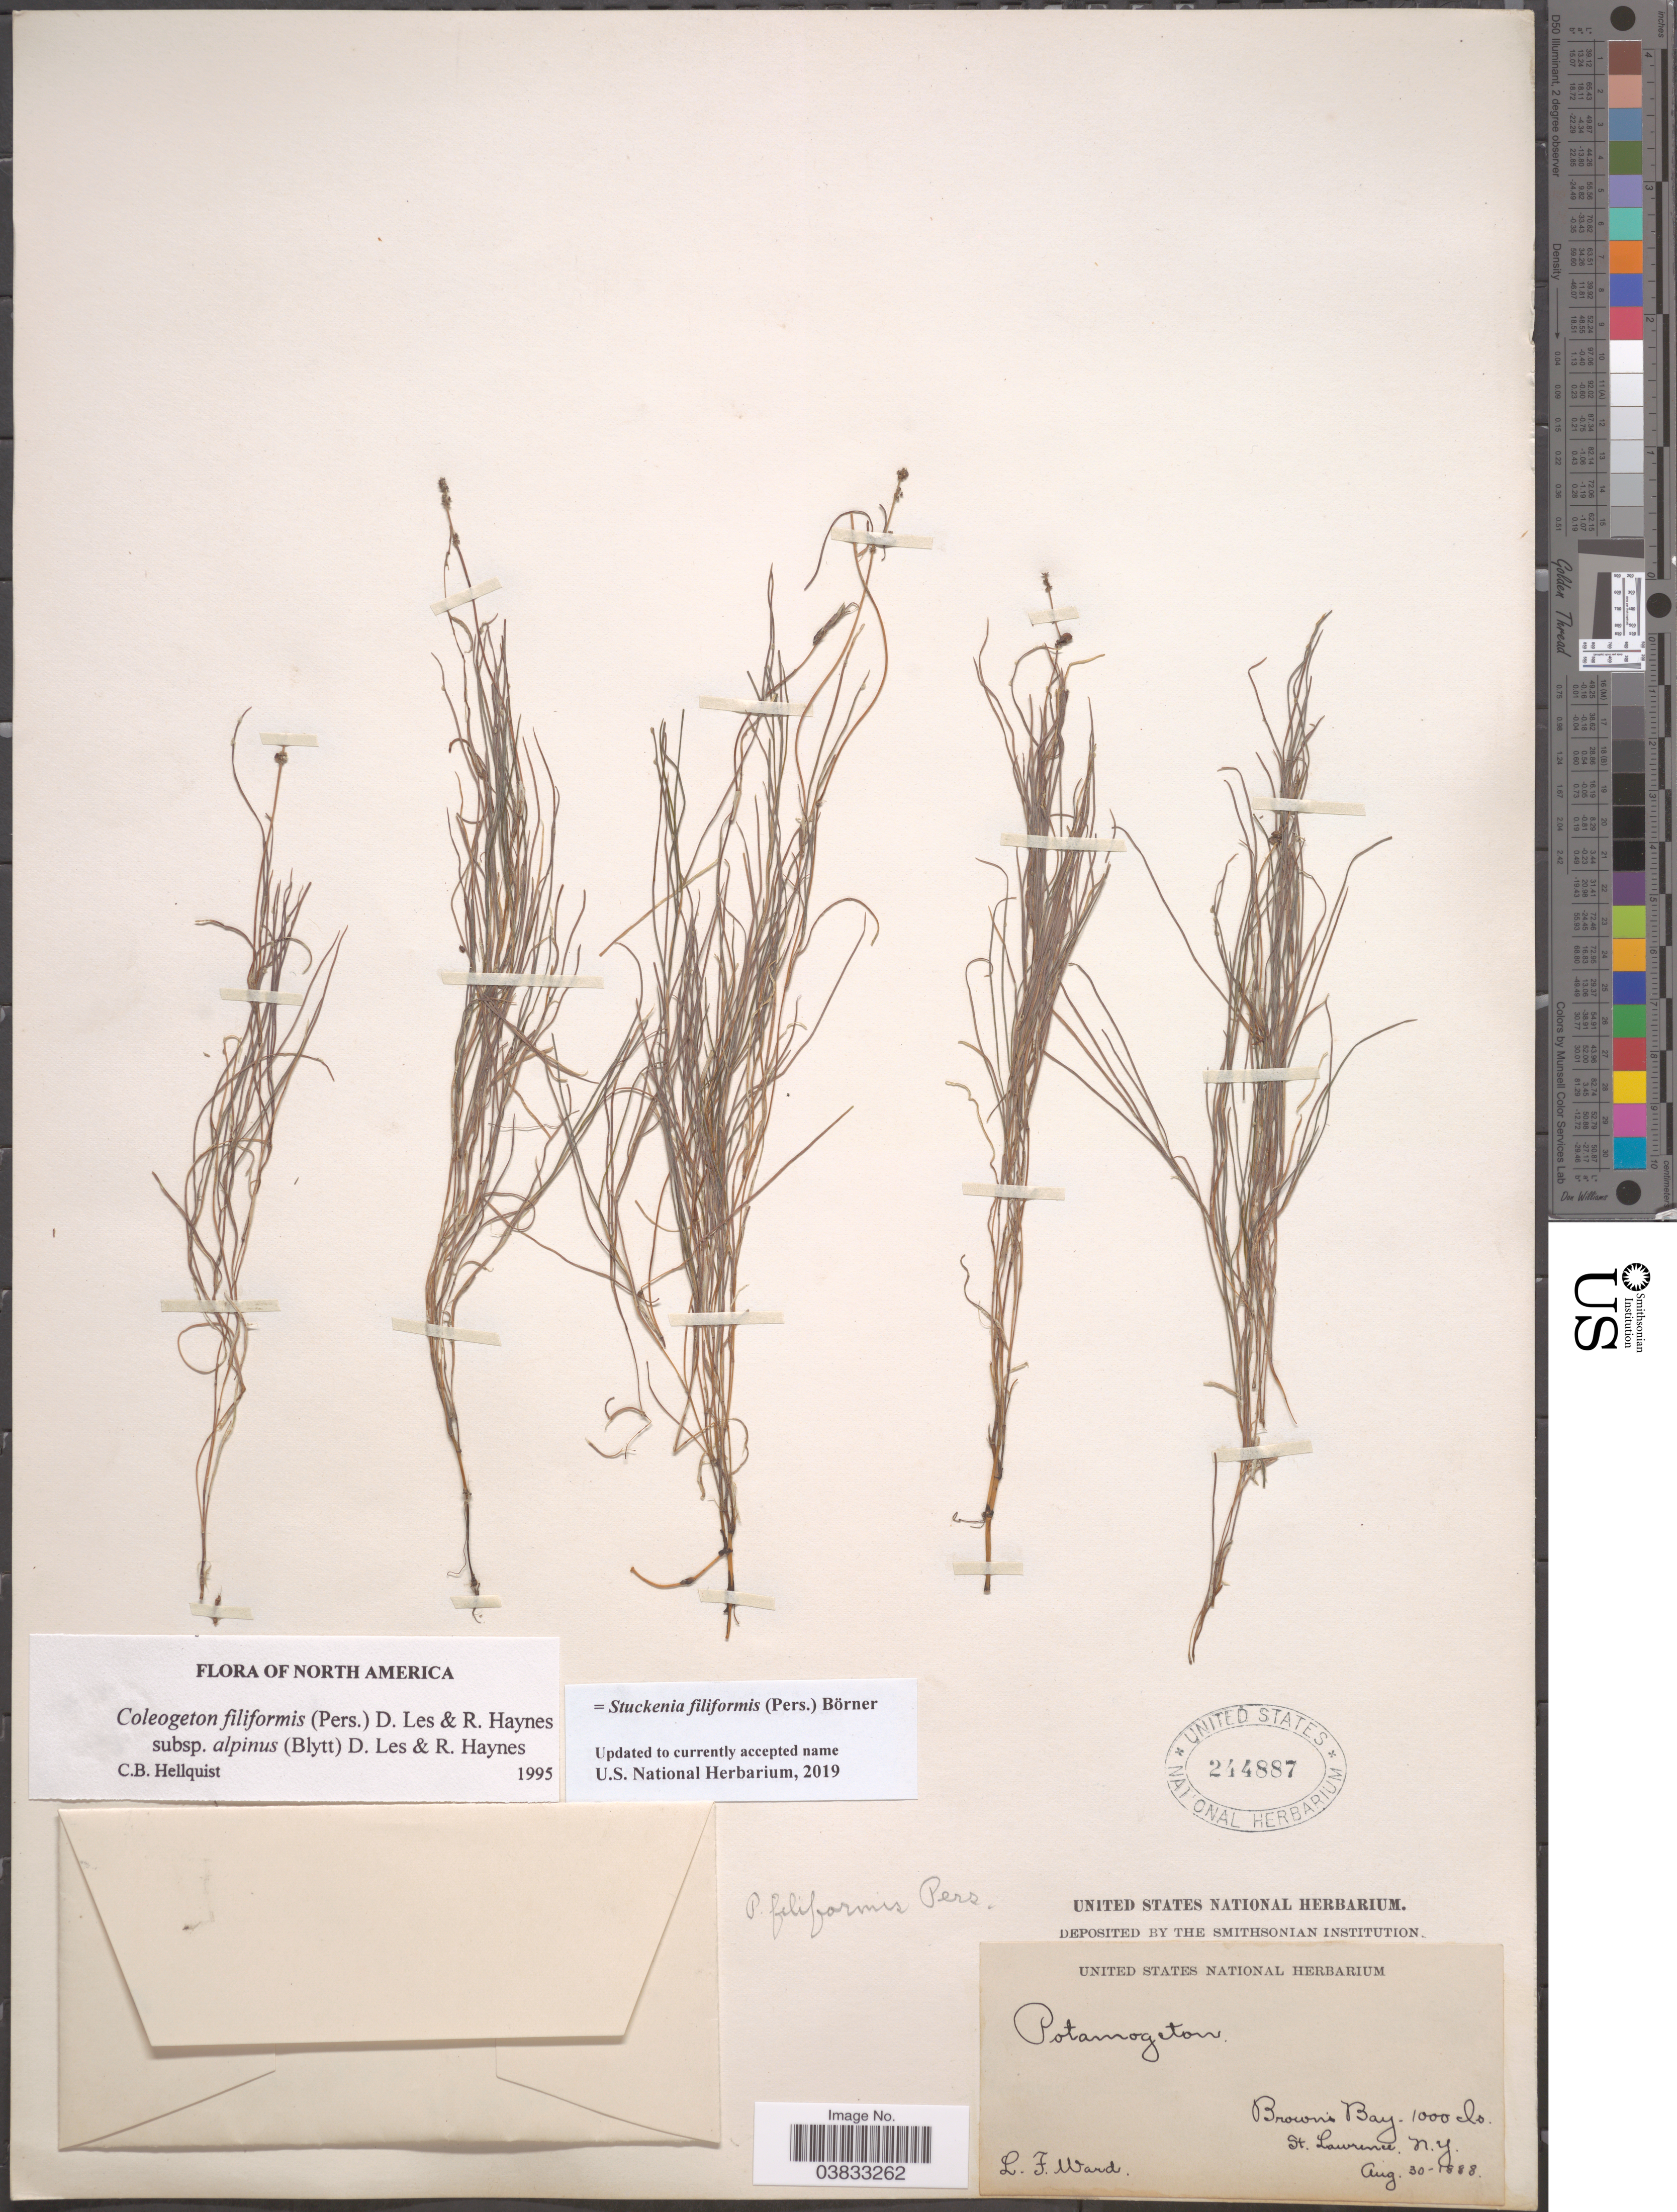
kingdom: Plantae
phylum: Tracheophyta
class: Liliopsida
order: Alismatales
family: Potamogetonaceae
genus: Stuckenia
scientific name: Stuckenia filiformis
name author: (Pers.) Börner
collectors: L. Ward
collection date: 1888-08-30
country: United States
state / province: New York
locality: Brown's Bay. St. Lawrence.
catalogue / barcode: US 244887